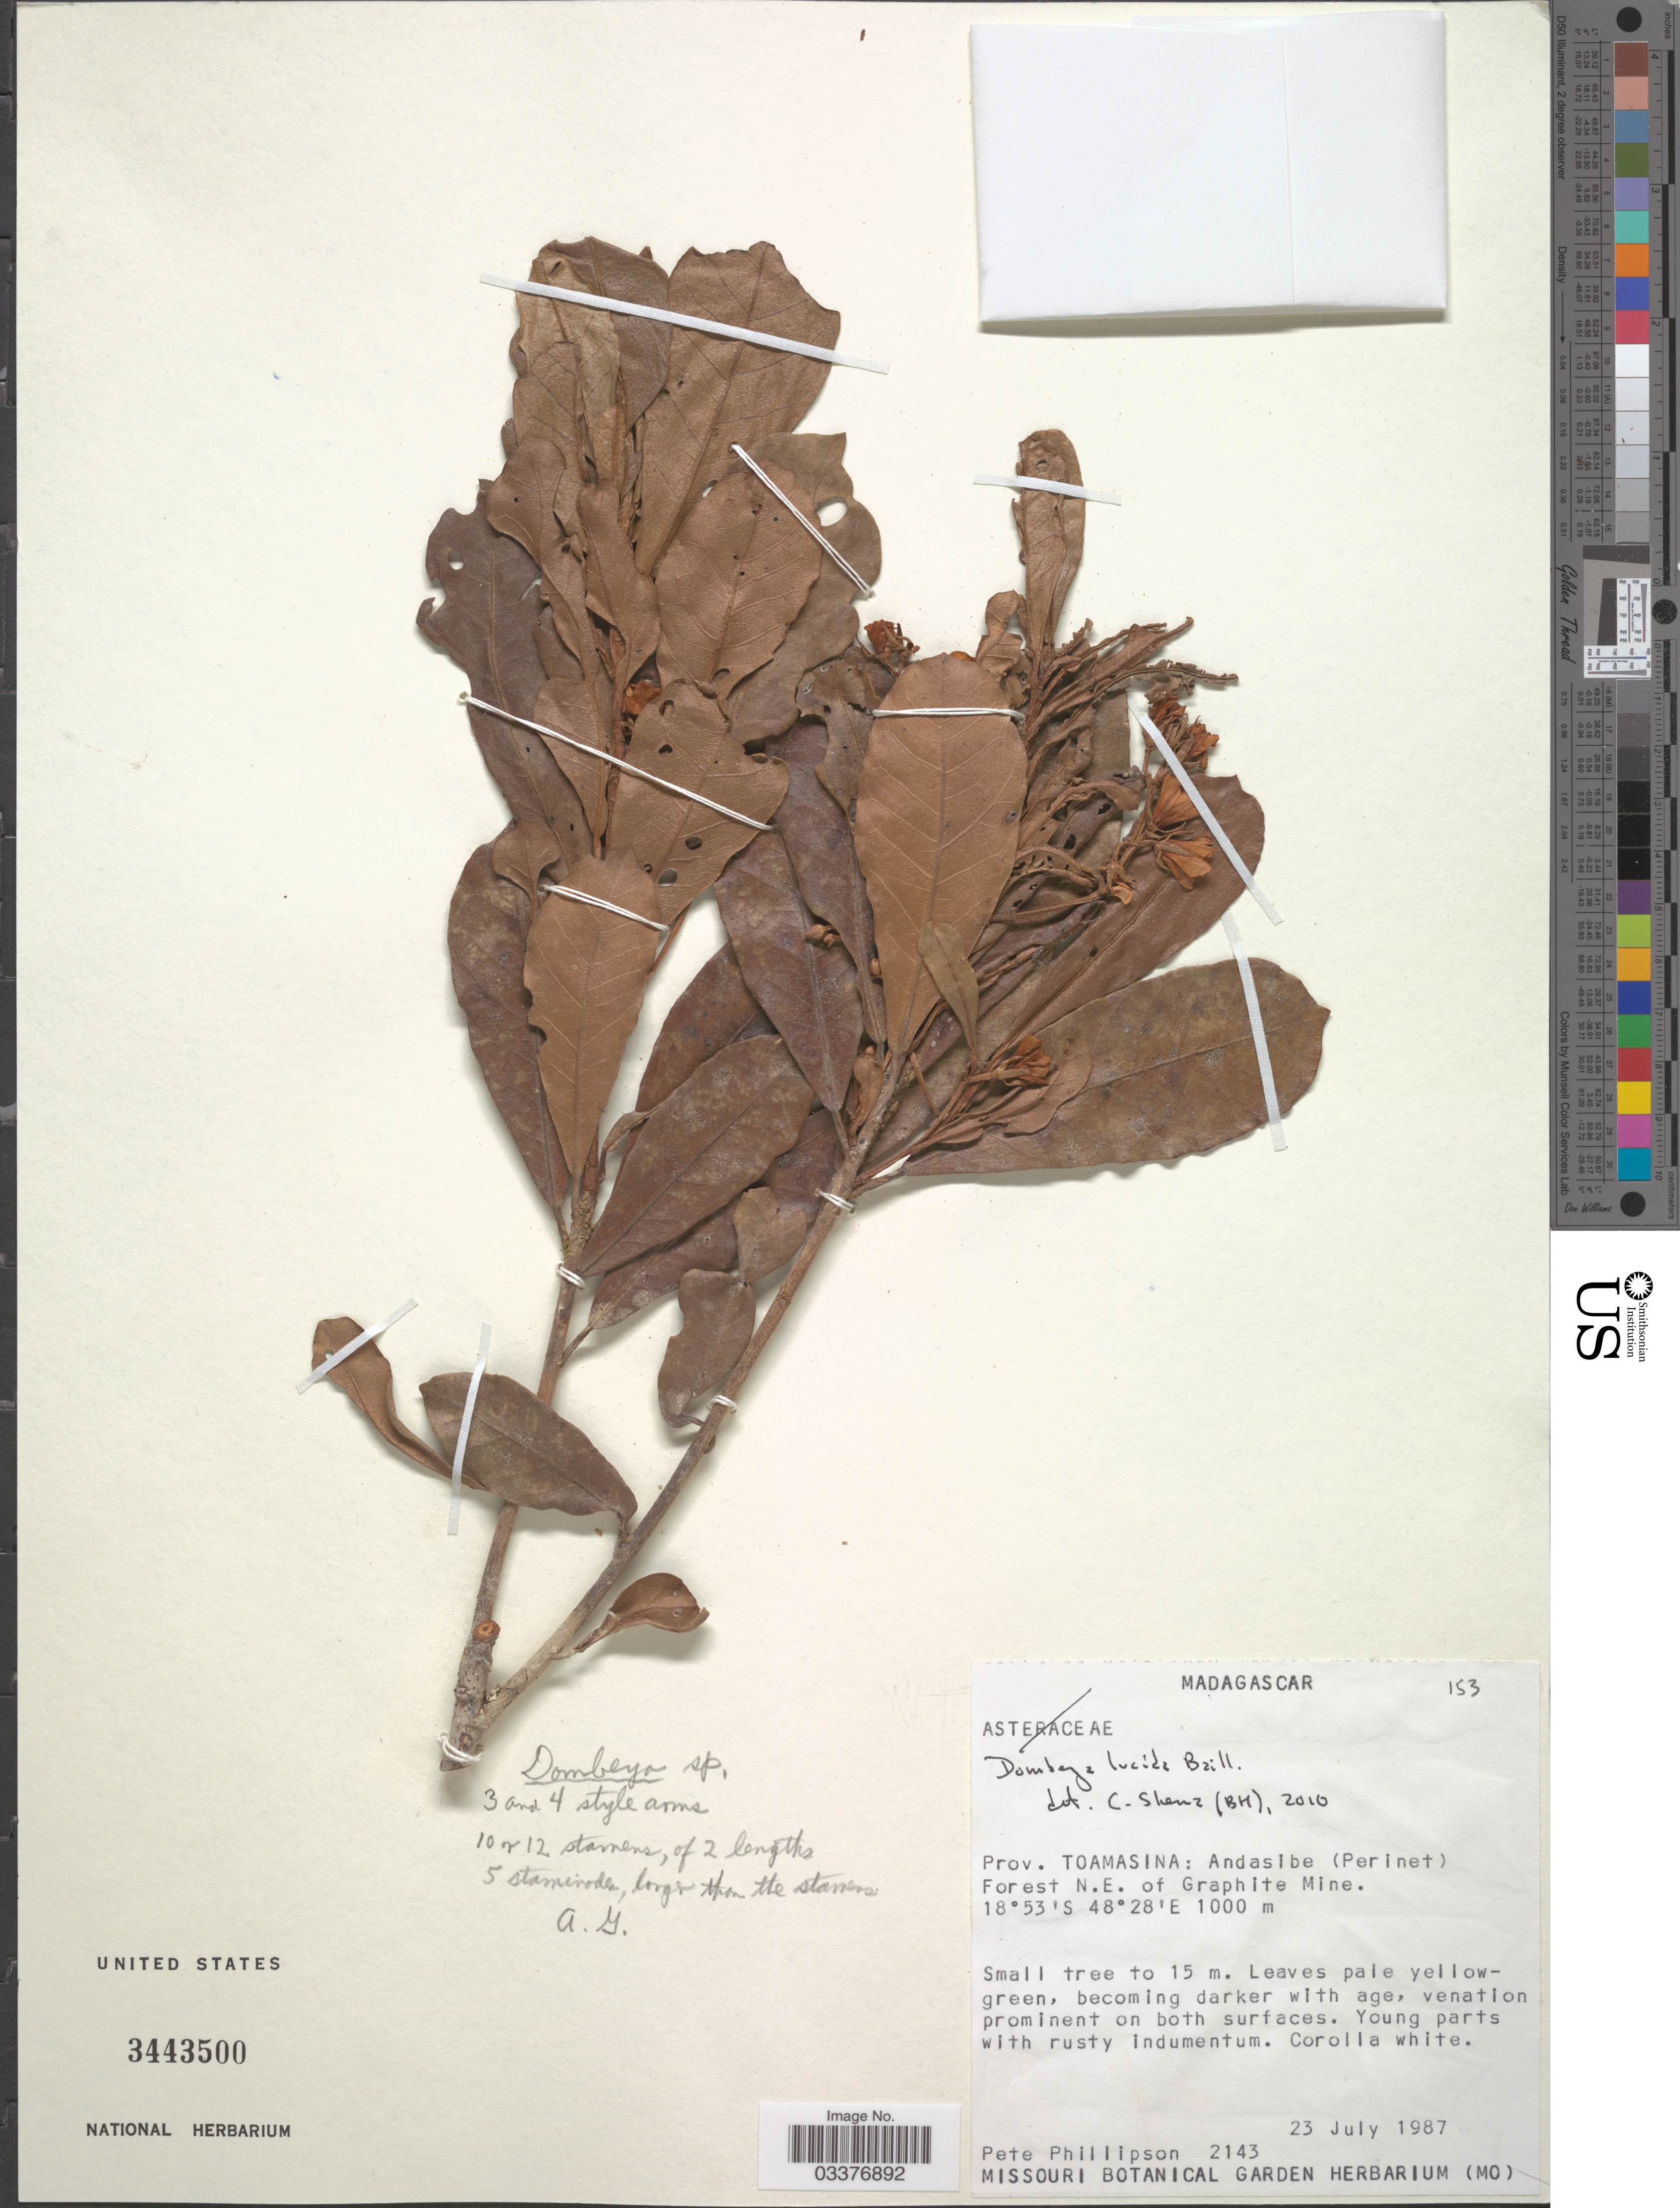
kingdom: Plantae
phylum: Tracheophyta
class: Magnoliopsida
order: Malvales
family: Malvaceae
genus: Dombeya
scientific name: Dombeya lucida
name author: Baill.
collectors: P. B. Phillipson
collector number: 2143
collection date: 1987-07-23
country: Madagascar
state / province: Alaotra Mangoro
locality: Andasibe (Perinet) Forest N.E. of Graphite Mine.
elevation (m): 1000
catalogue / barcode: US 3443500